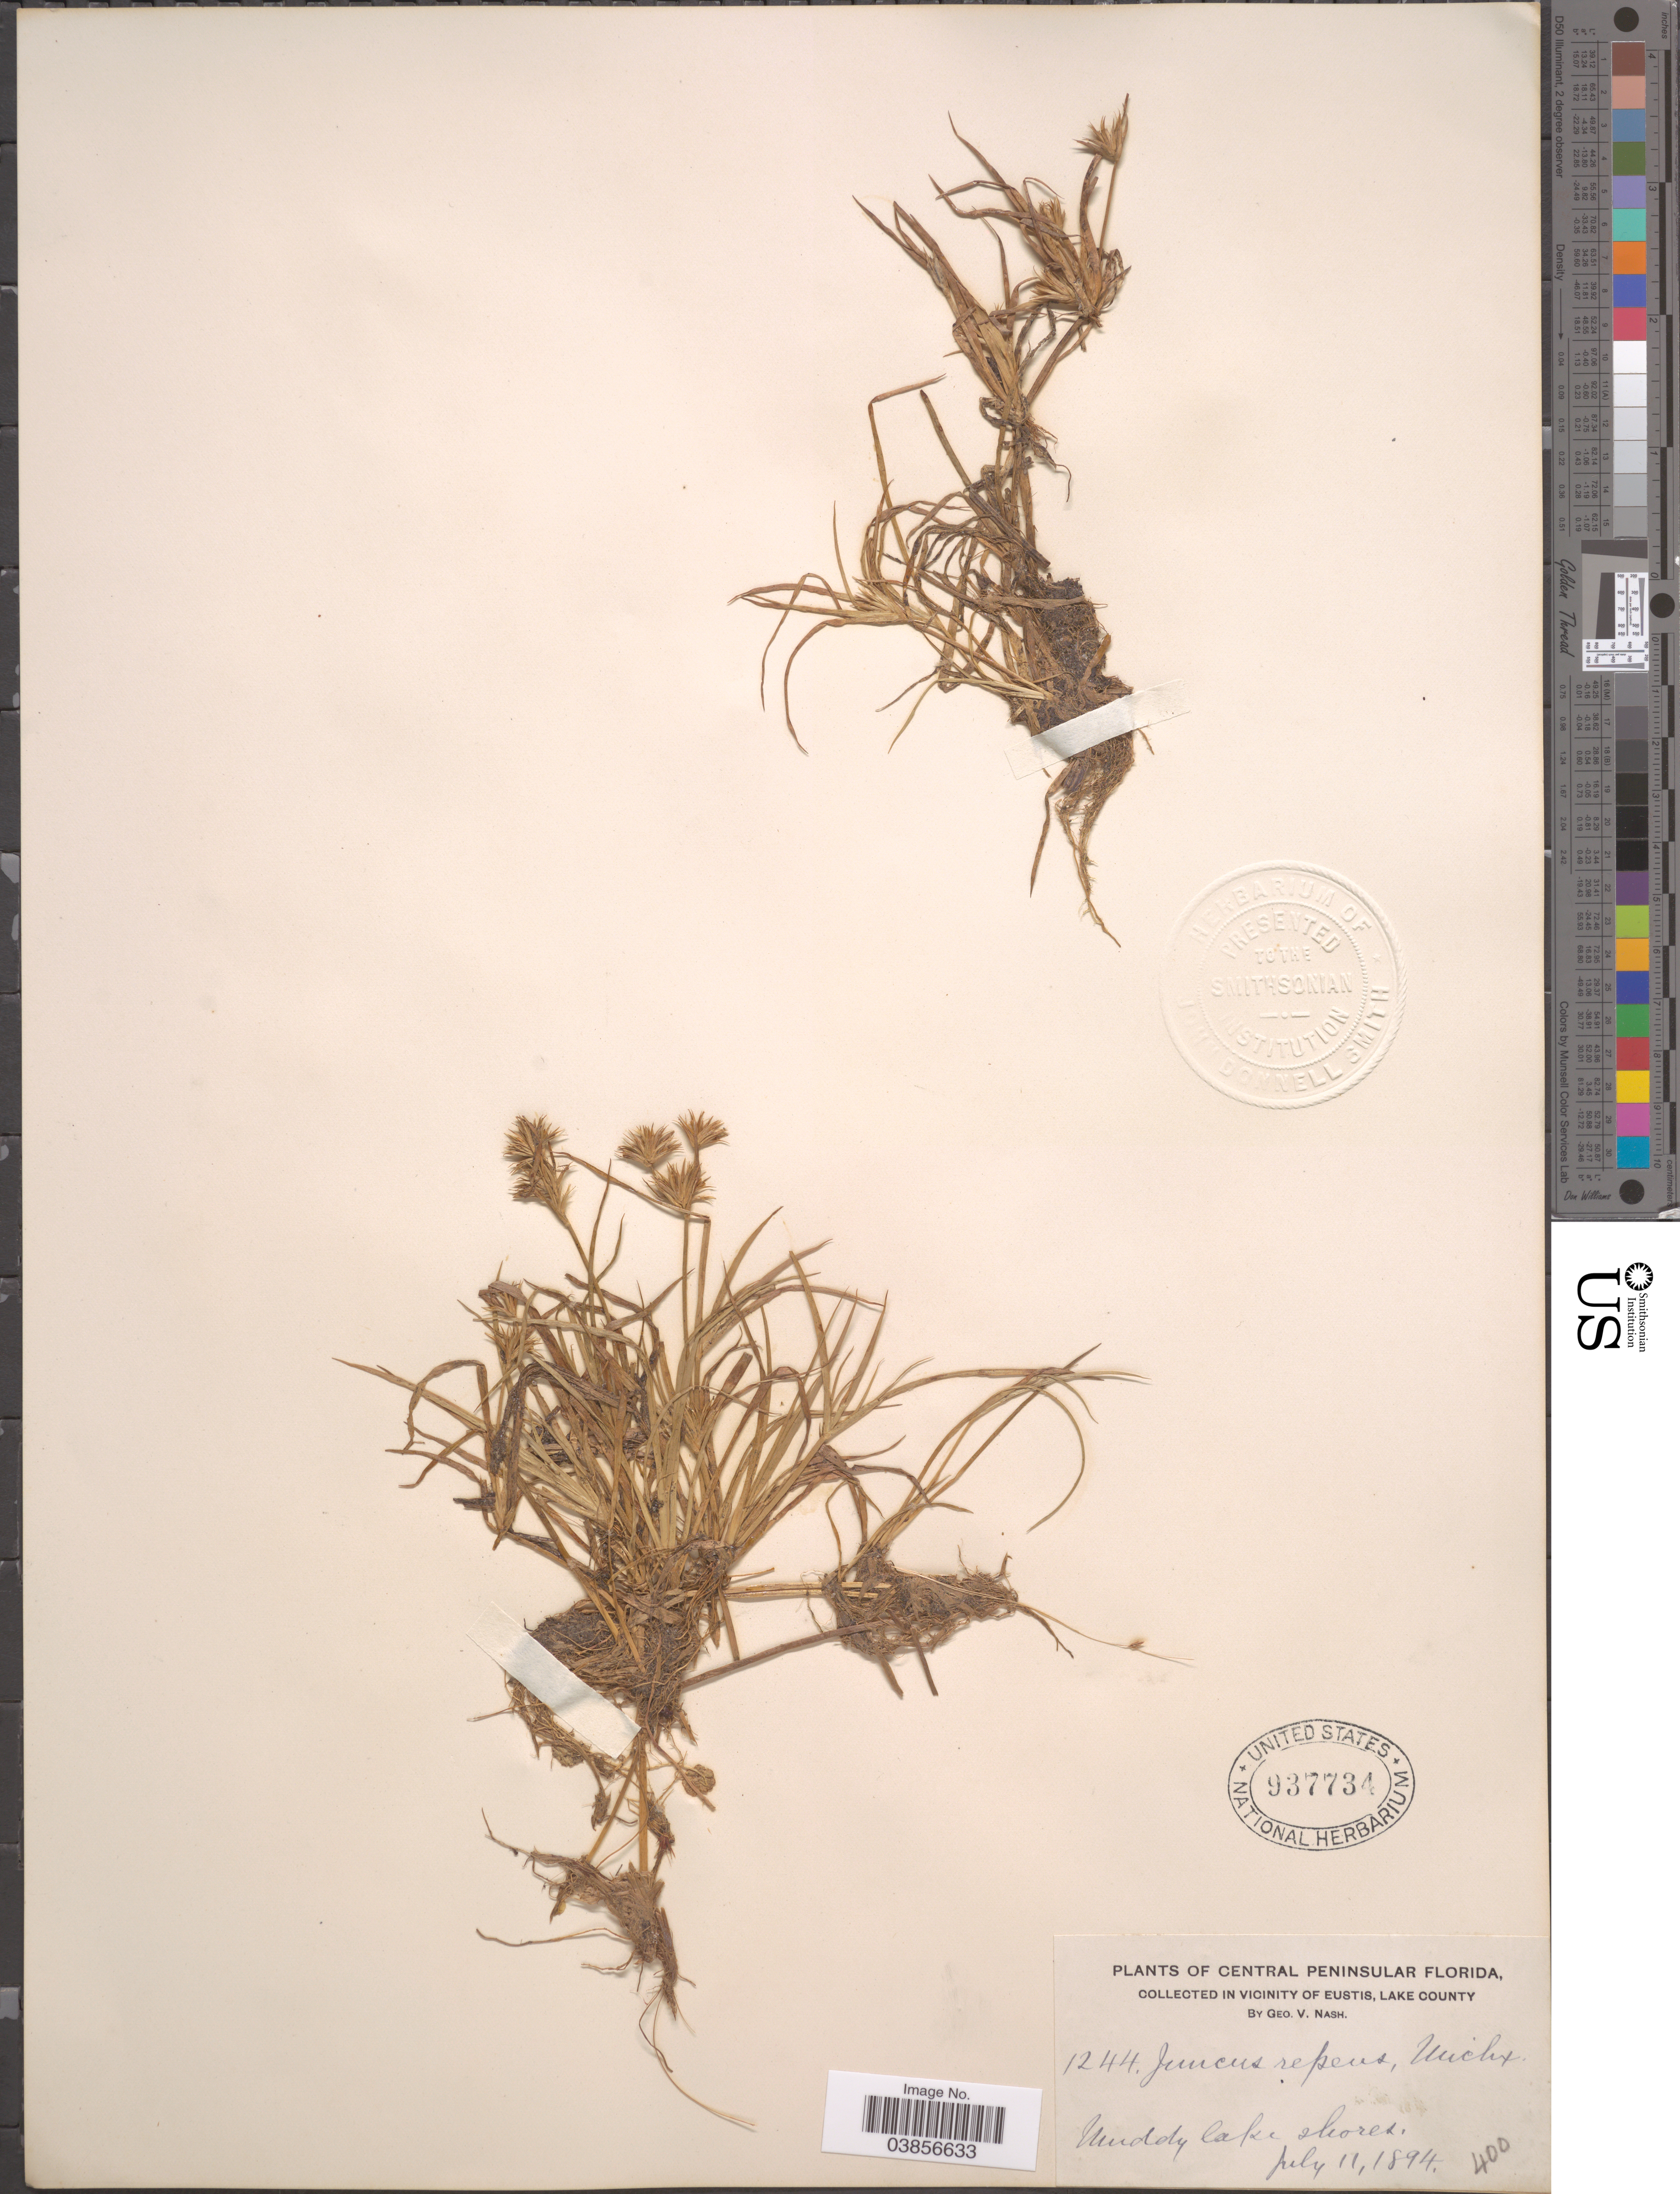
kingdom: Plantae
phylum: Tracheophyta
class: Liliopsida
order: Poales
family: Juncaceae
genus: Juncus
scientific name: Juncus repens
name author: Michx.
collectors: G. V. Nash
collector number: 1244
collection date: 1894-07-11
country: United States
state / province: Florida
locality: Central Peninsular Florida. In vicinity of Eustis, Lake County. Muddy lake shores.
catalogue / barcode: US 937734